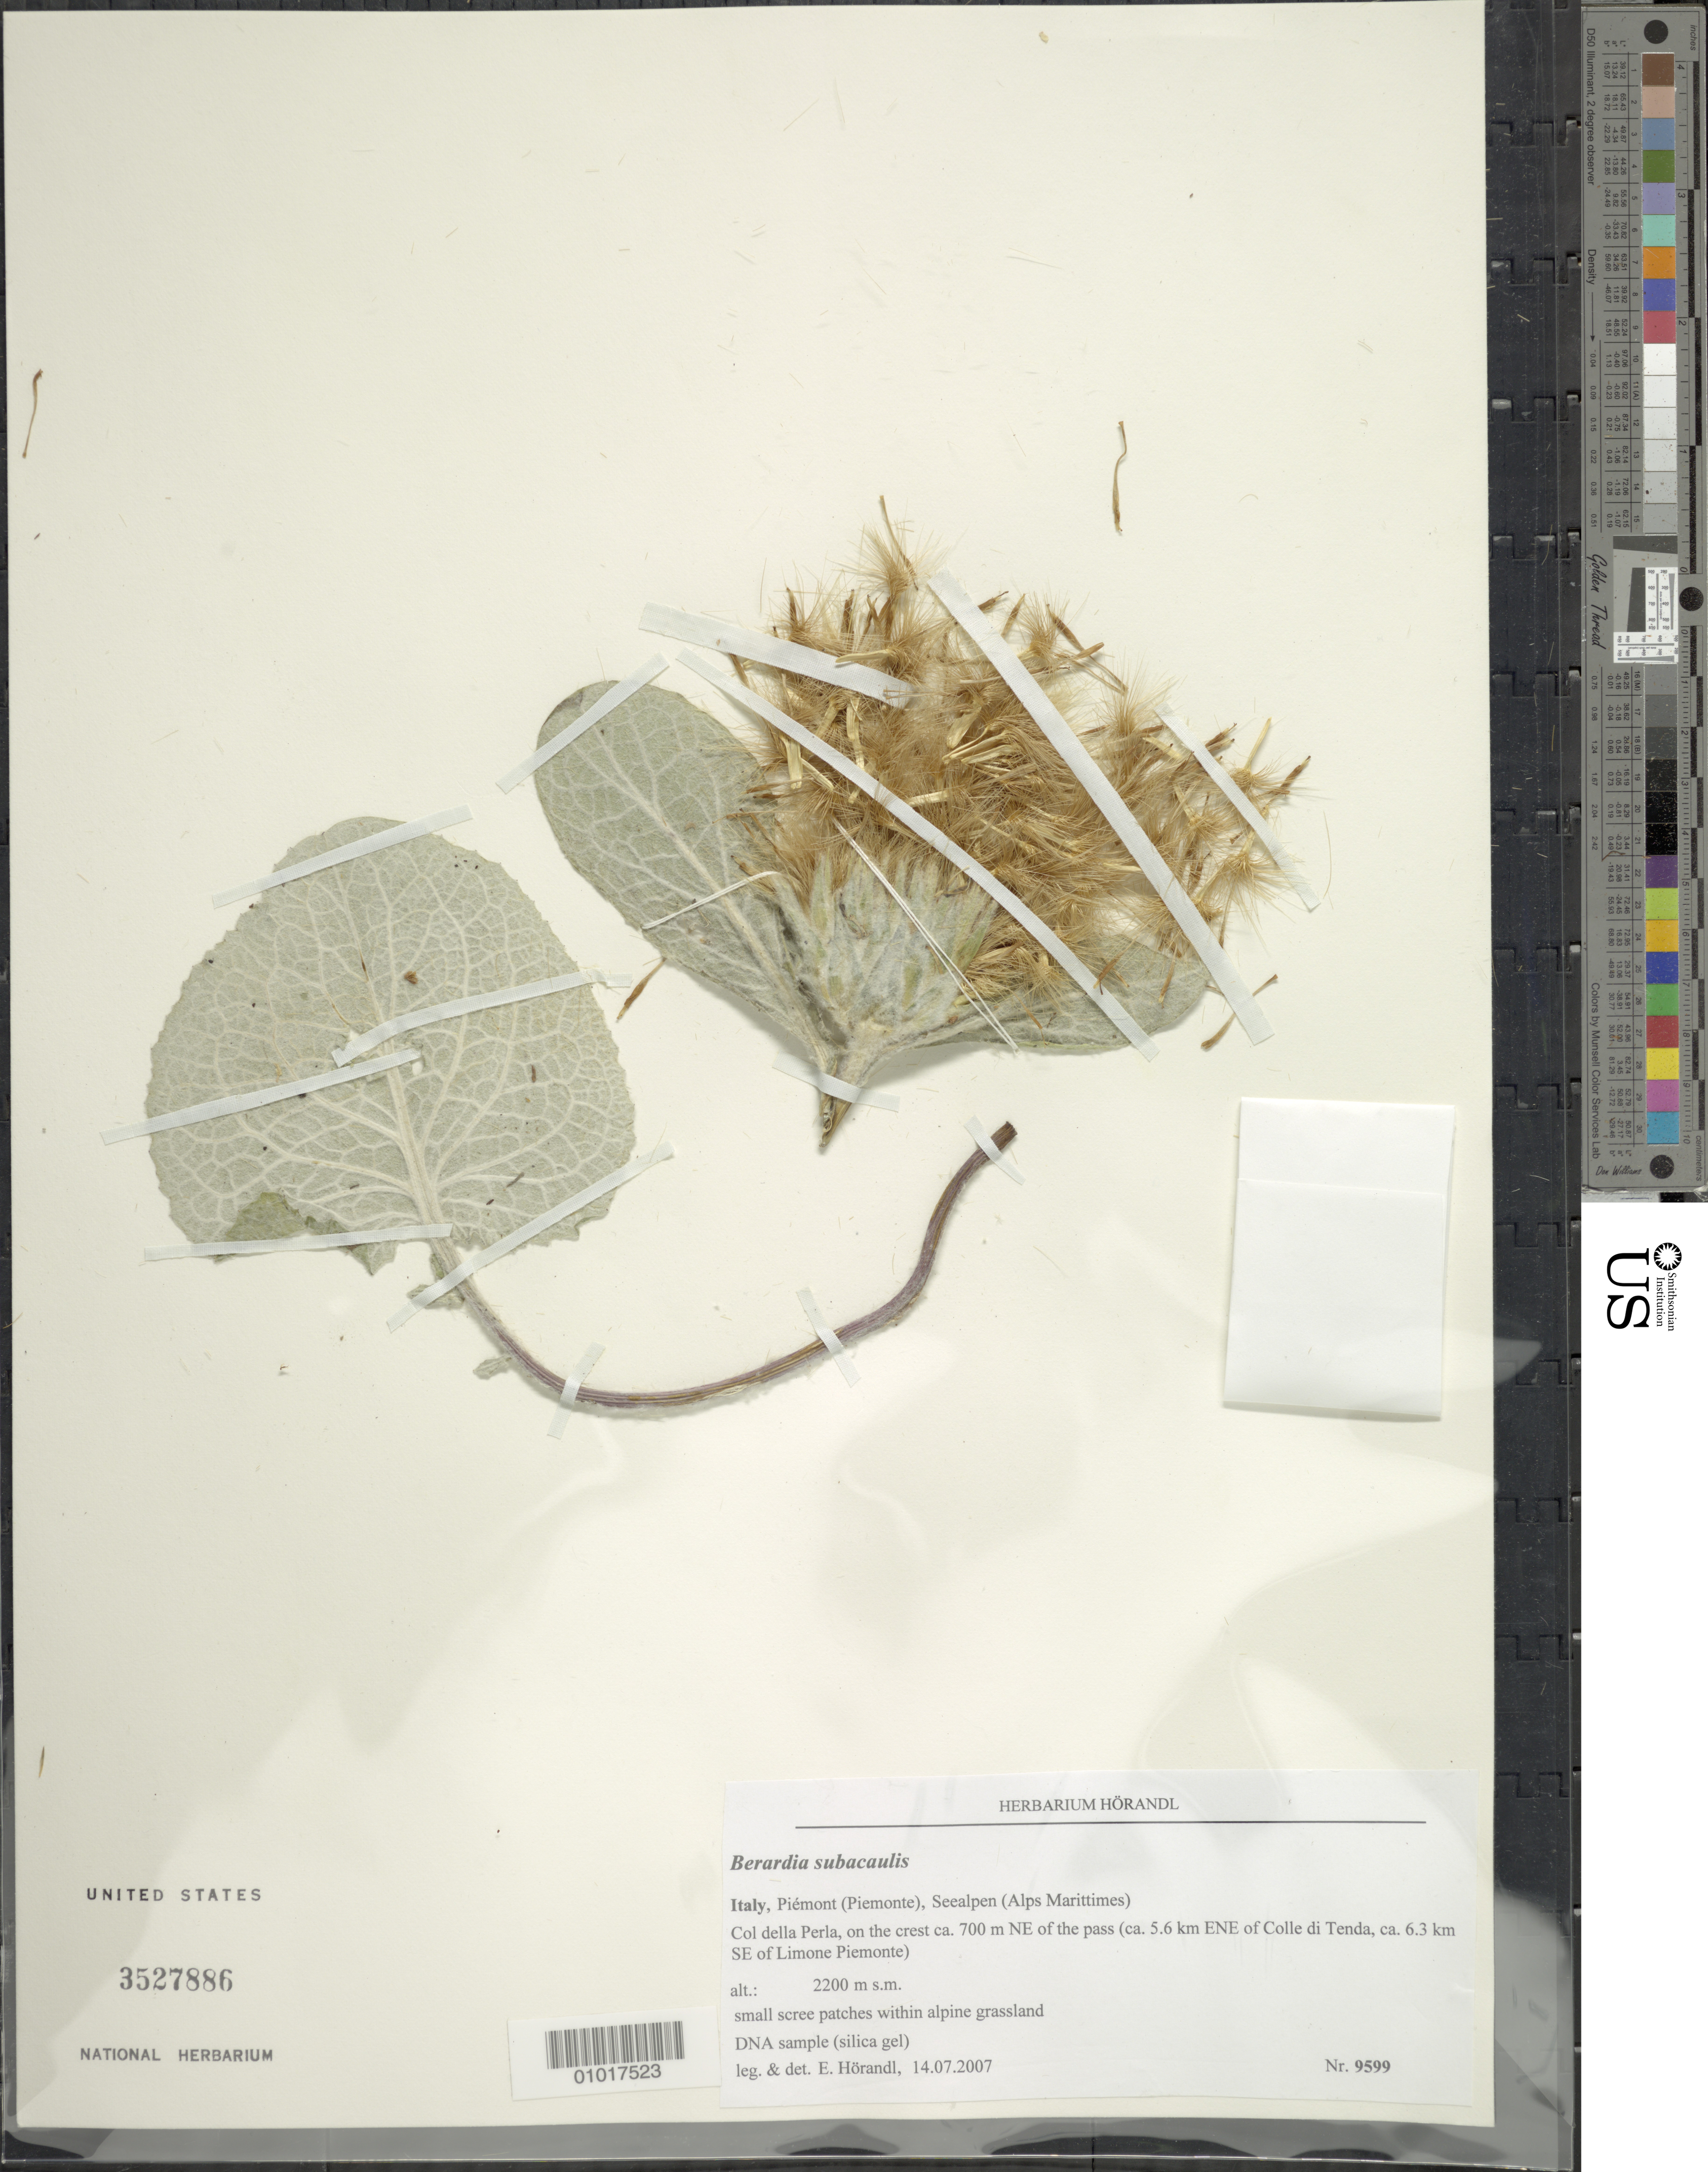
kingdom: Plantae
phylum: Tracheophyta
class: Magnoliopsida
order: Asterales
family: Asteraceae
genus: Berardia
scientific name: Berardia lanuginose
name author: (Lam.) Fiori & Paol.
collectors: E. Hörandl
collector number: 9599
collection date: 2007-07-17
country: Italy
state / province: Piedmont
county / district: Alps Marittimes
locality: ca. 5.6 km ENE of Colle di Tenda, ca. 6.3 km SE of Limone Piemonte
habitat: Small scree patches within alpine grassland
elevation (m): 2200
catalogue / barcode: US 3527886